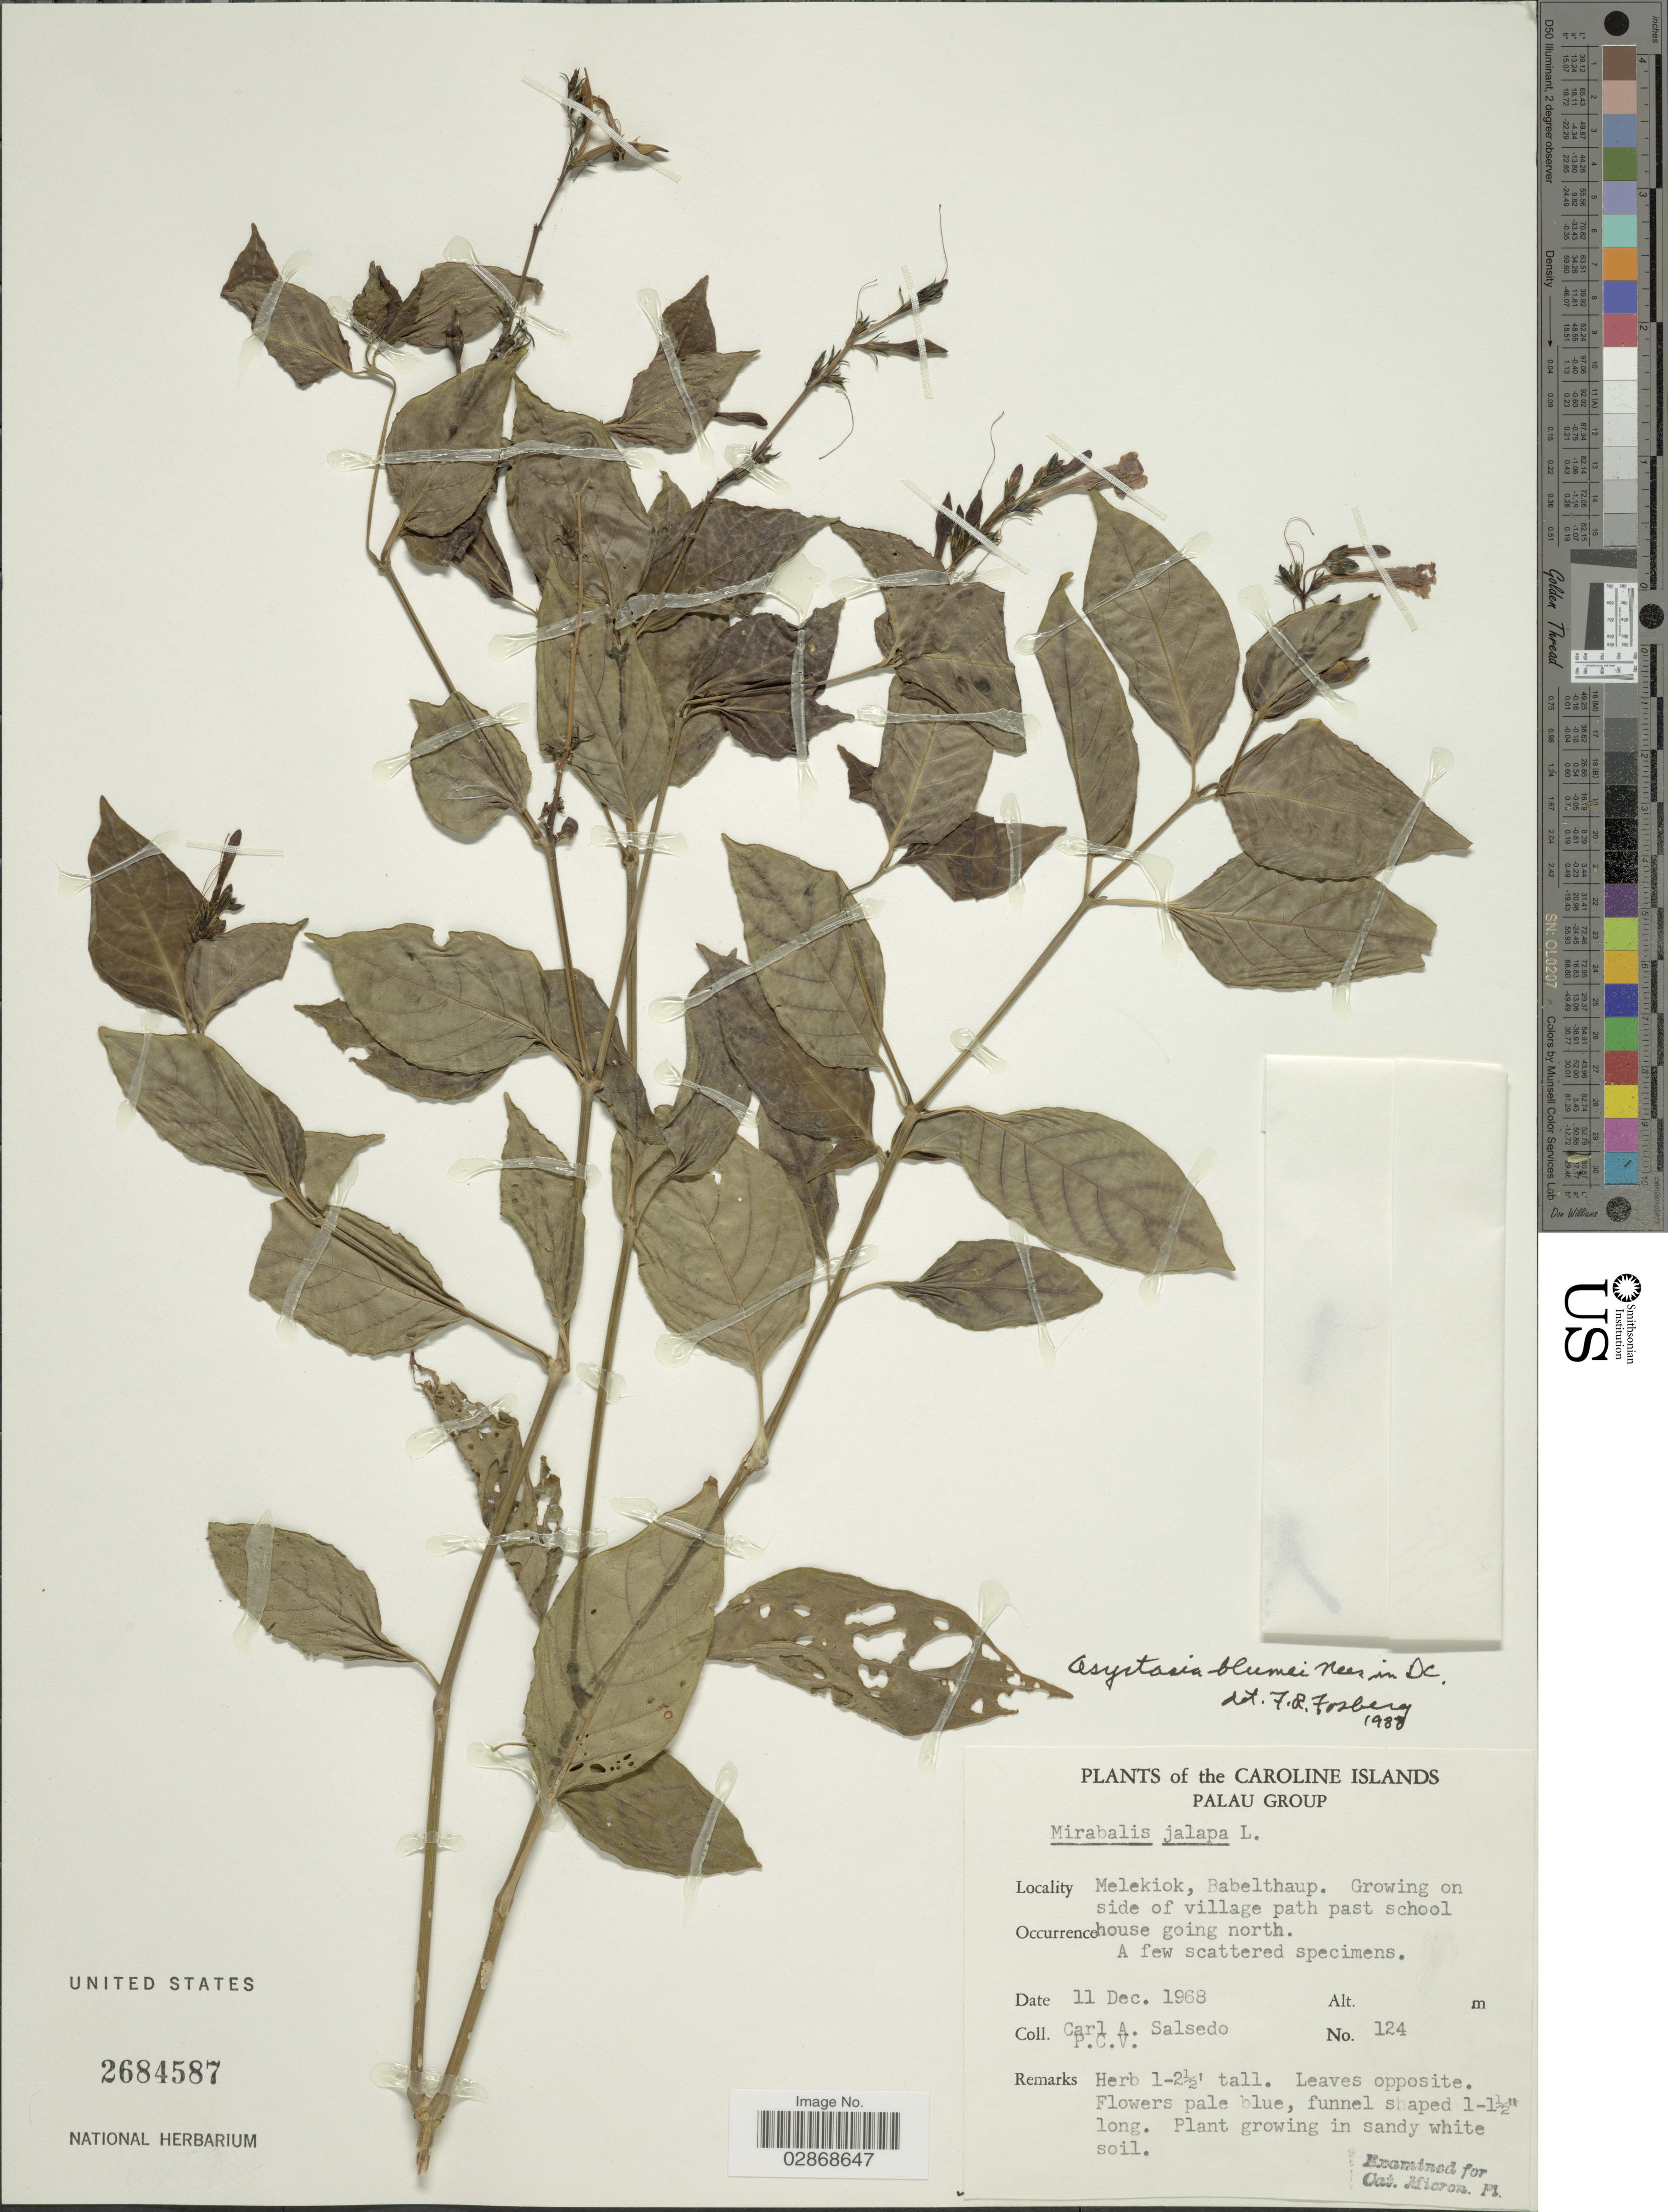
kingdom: Plantae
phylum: Tracheophyta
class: Magnoliopsida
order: Lamiales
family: Acanthaceae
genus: Asystasia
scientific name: Asystasia blumei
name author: Nees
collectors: C.A. Salsedo & P. C. V.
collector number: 124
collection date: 1968-12-11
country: Palau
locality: Caroline Islands. Palau Group. Melekiok, Babelthaup. On side of village path past school house going north.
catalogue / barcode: US 2684587